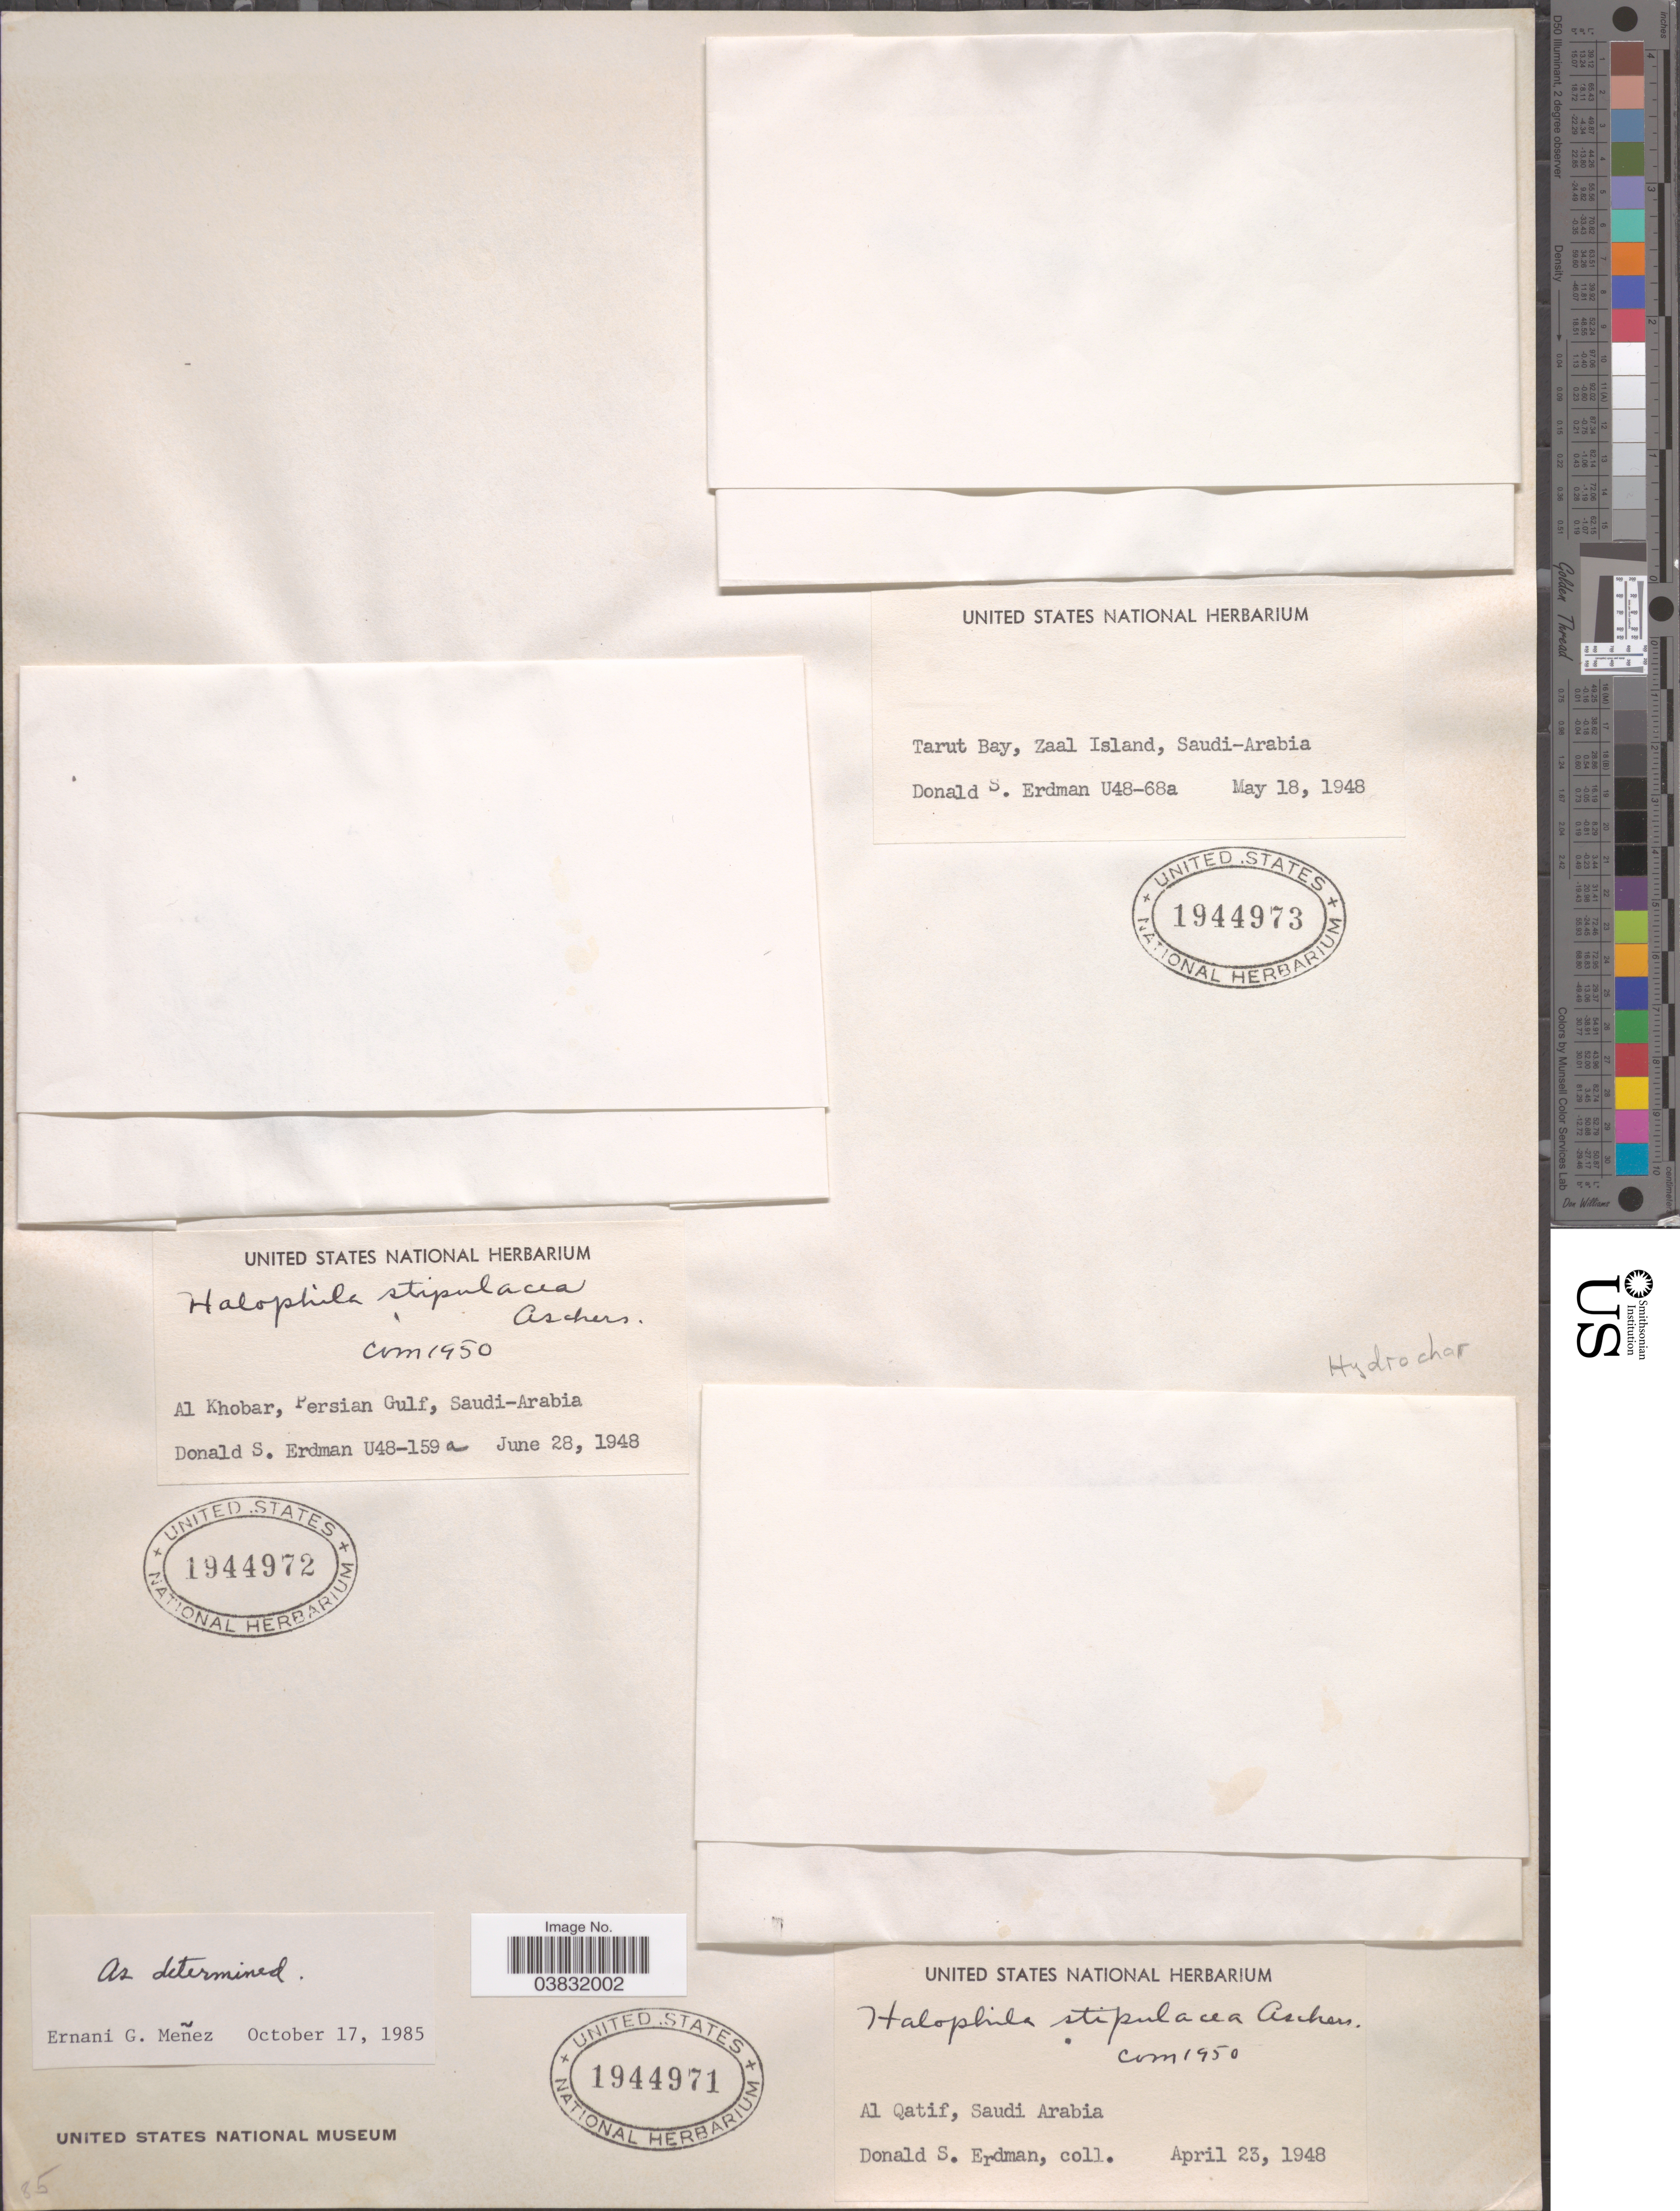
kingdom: Plantae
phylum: Tracheophyta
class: Liliopsida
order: Alismatales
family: Hydrocharitaceae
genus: Halophila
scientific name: Halophila ovalis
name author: (R. Br.) Hook. f.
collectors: D. Erdman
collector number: U48-68a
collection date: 1948-05-18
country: Saudi Arabia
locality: Tarut Bay, Zaal Island.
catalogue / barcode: US 1944973-3